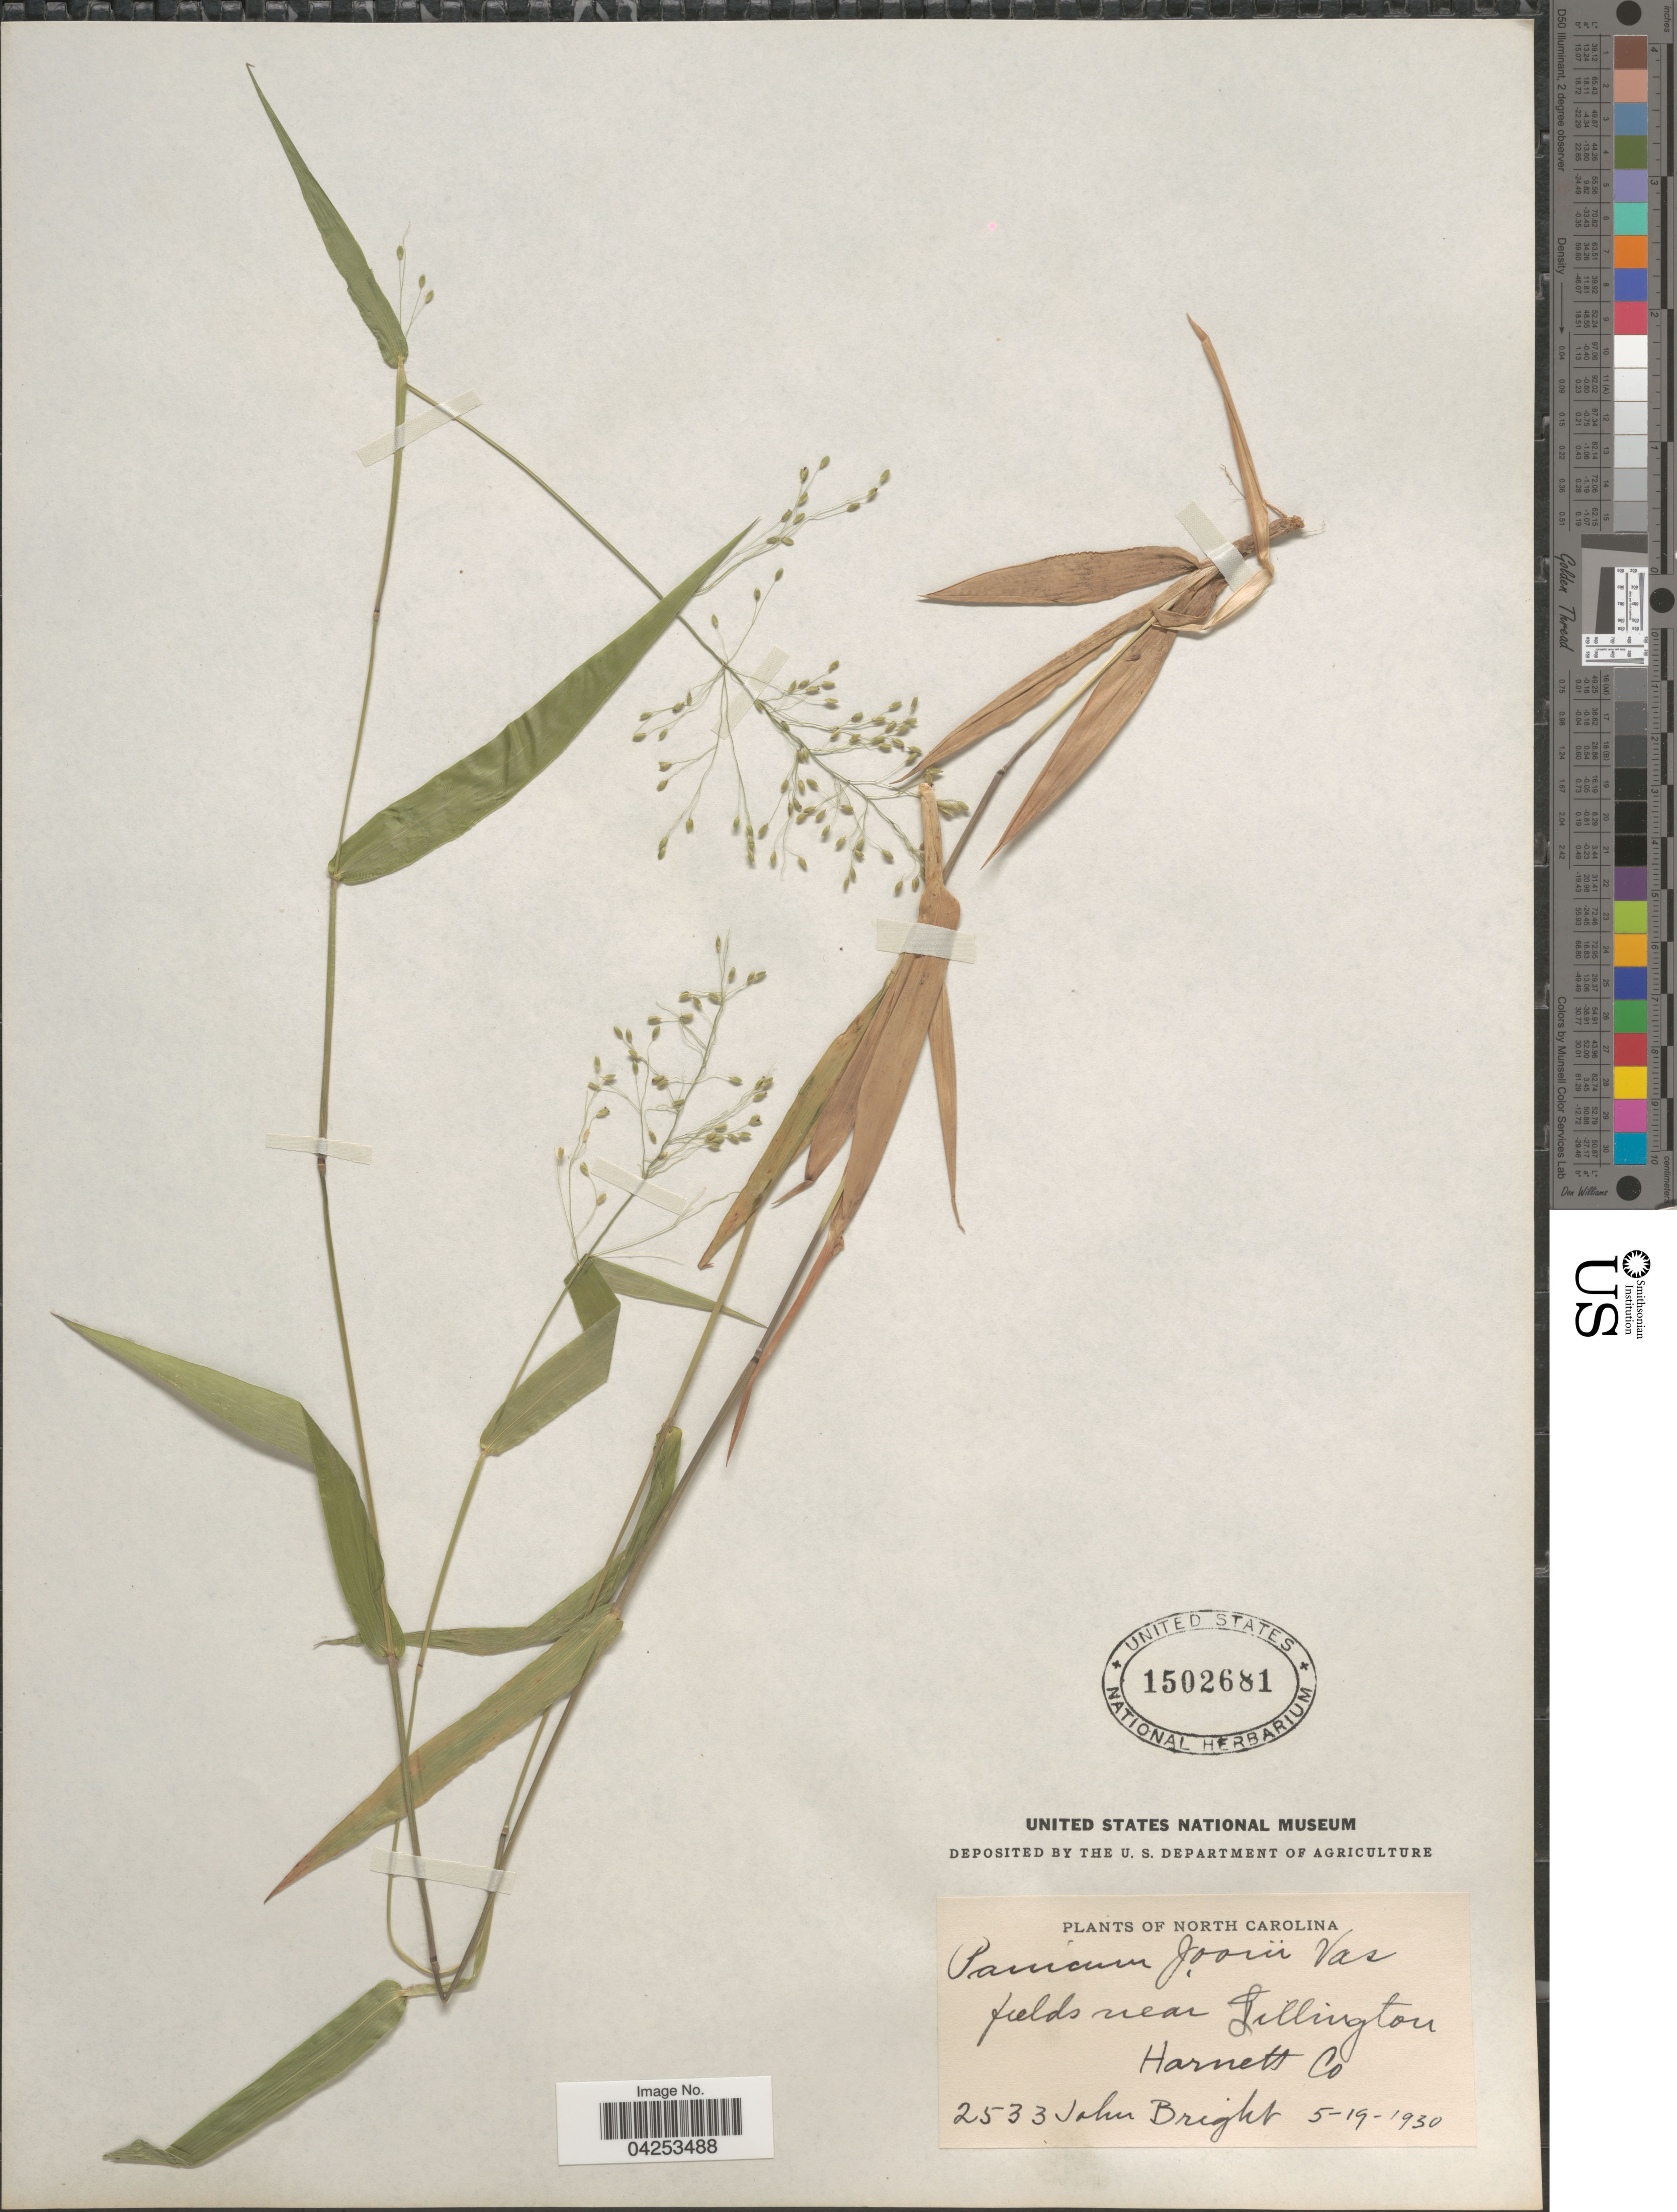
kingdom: Plantae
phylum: Tracheophyta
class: Liliopsida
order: Poales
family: Poaceae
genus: Dichanthelium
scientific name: Dichanthelium commutatum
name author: (Schult.) Gould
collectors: J. Bright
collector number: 2533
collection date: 1930-05-19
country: United States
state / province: North Carolina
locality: Fields near Lillington. Harnett Co.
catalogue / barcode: US 1502681